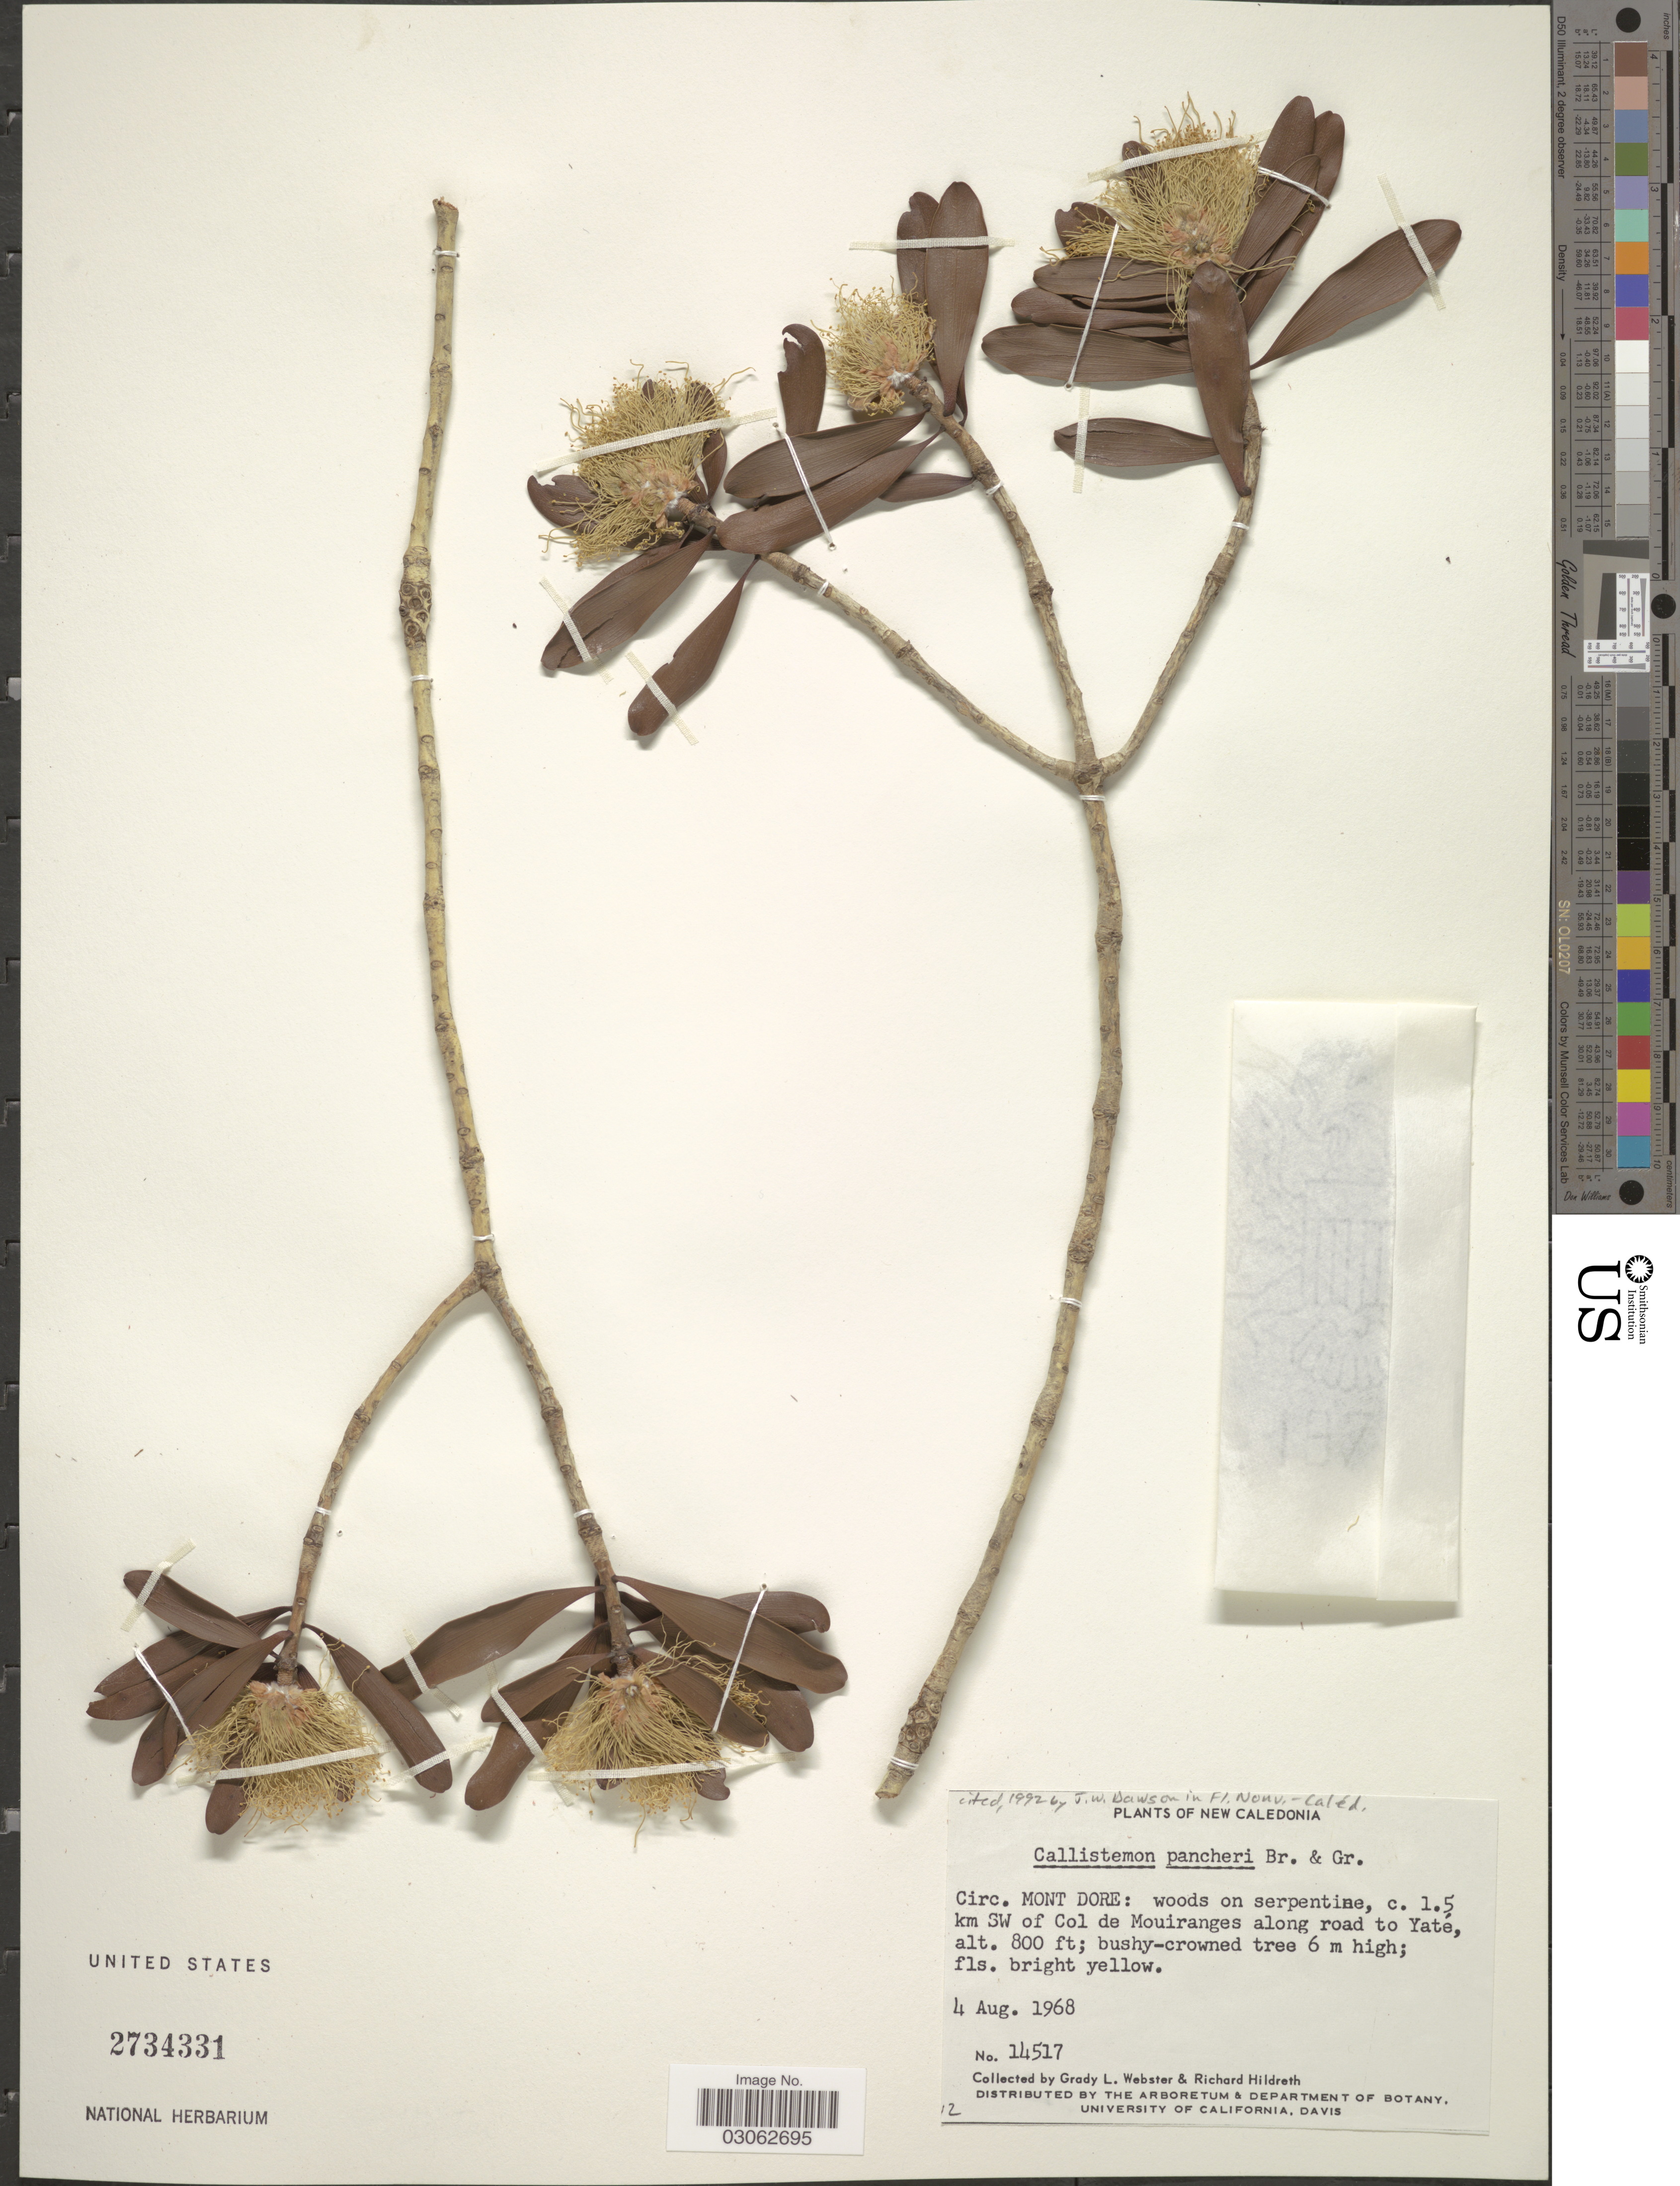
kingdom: Plantae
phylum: Tracheophyta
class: Magnoliopsida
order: Myrtales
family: Myrtaceae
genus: Callistemon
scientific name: Callistemon pancheri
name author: Brongn. & Gris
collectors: G. L. Webster & R. Hildreth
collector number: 14517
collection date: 1968-08-04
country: New Caledonia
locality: Circ. Mont Dore: c. 1.5 km SW of Col de Mouiranges along road to Yate.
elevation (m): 244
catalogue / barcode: US 2734331